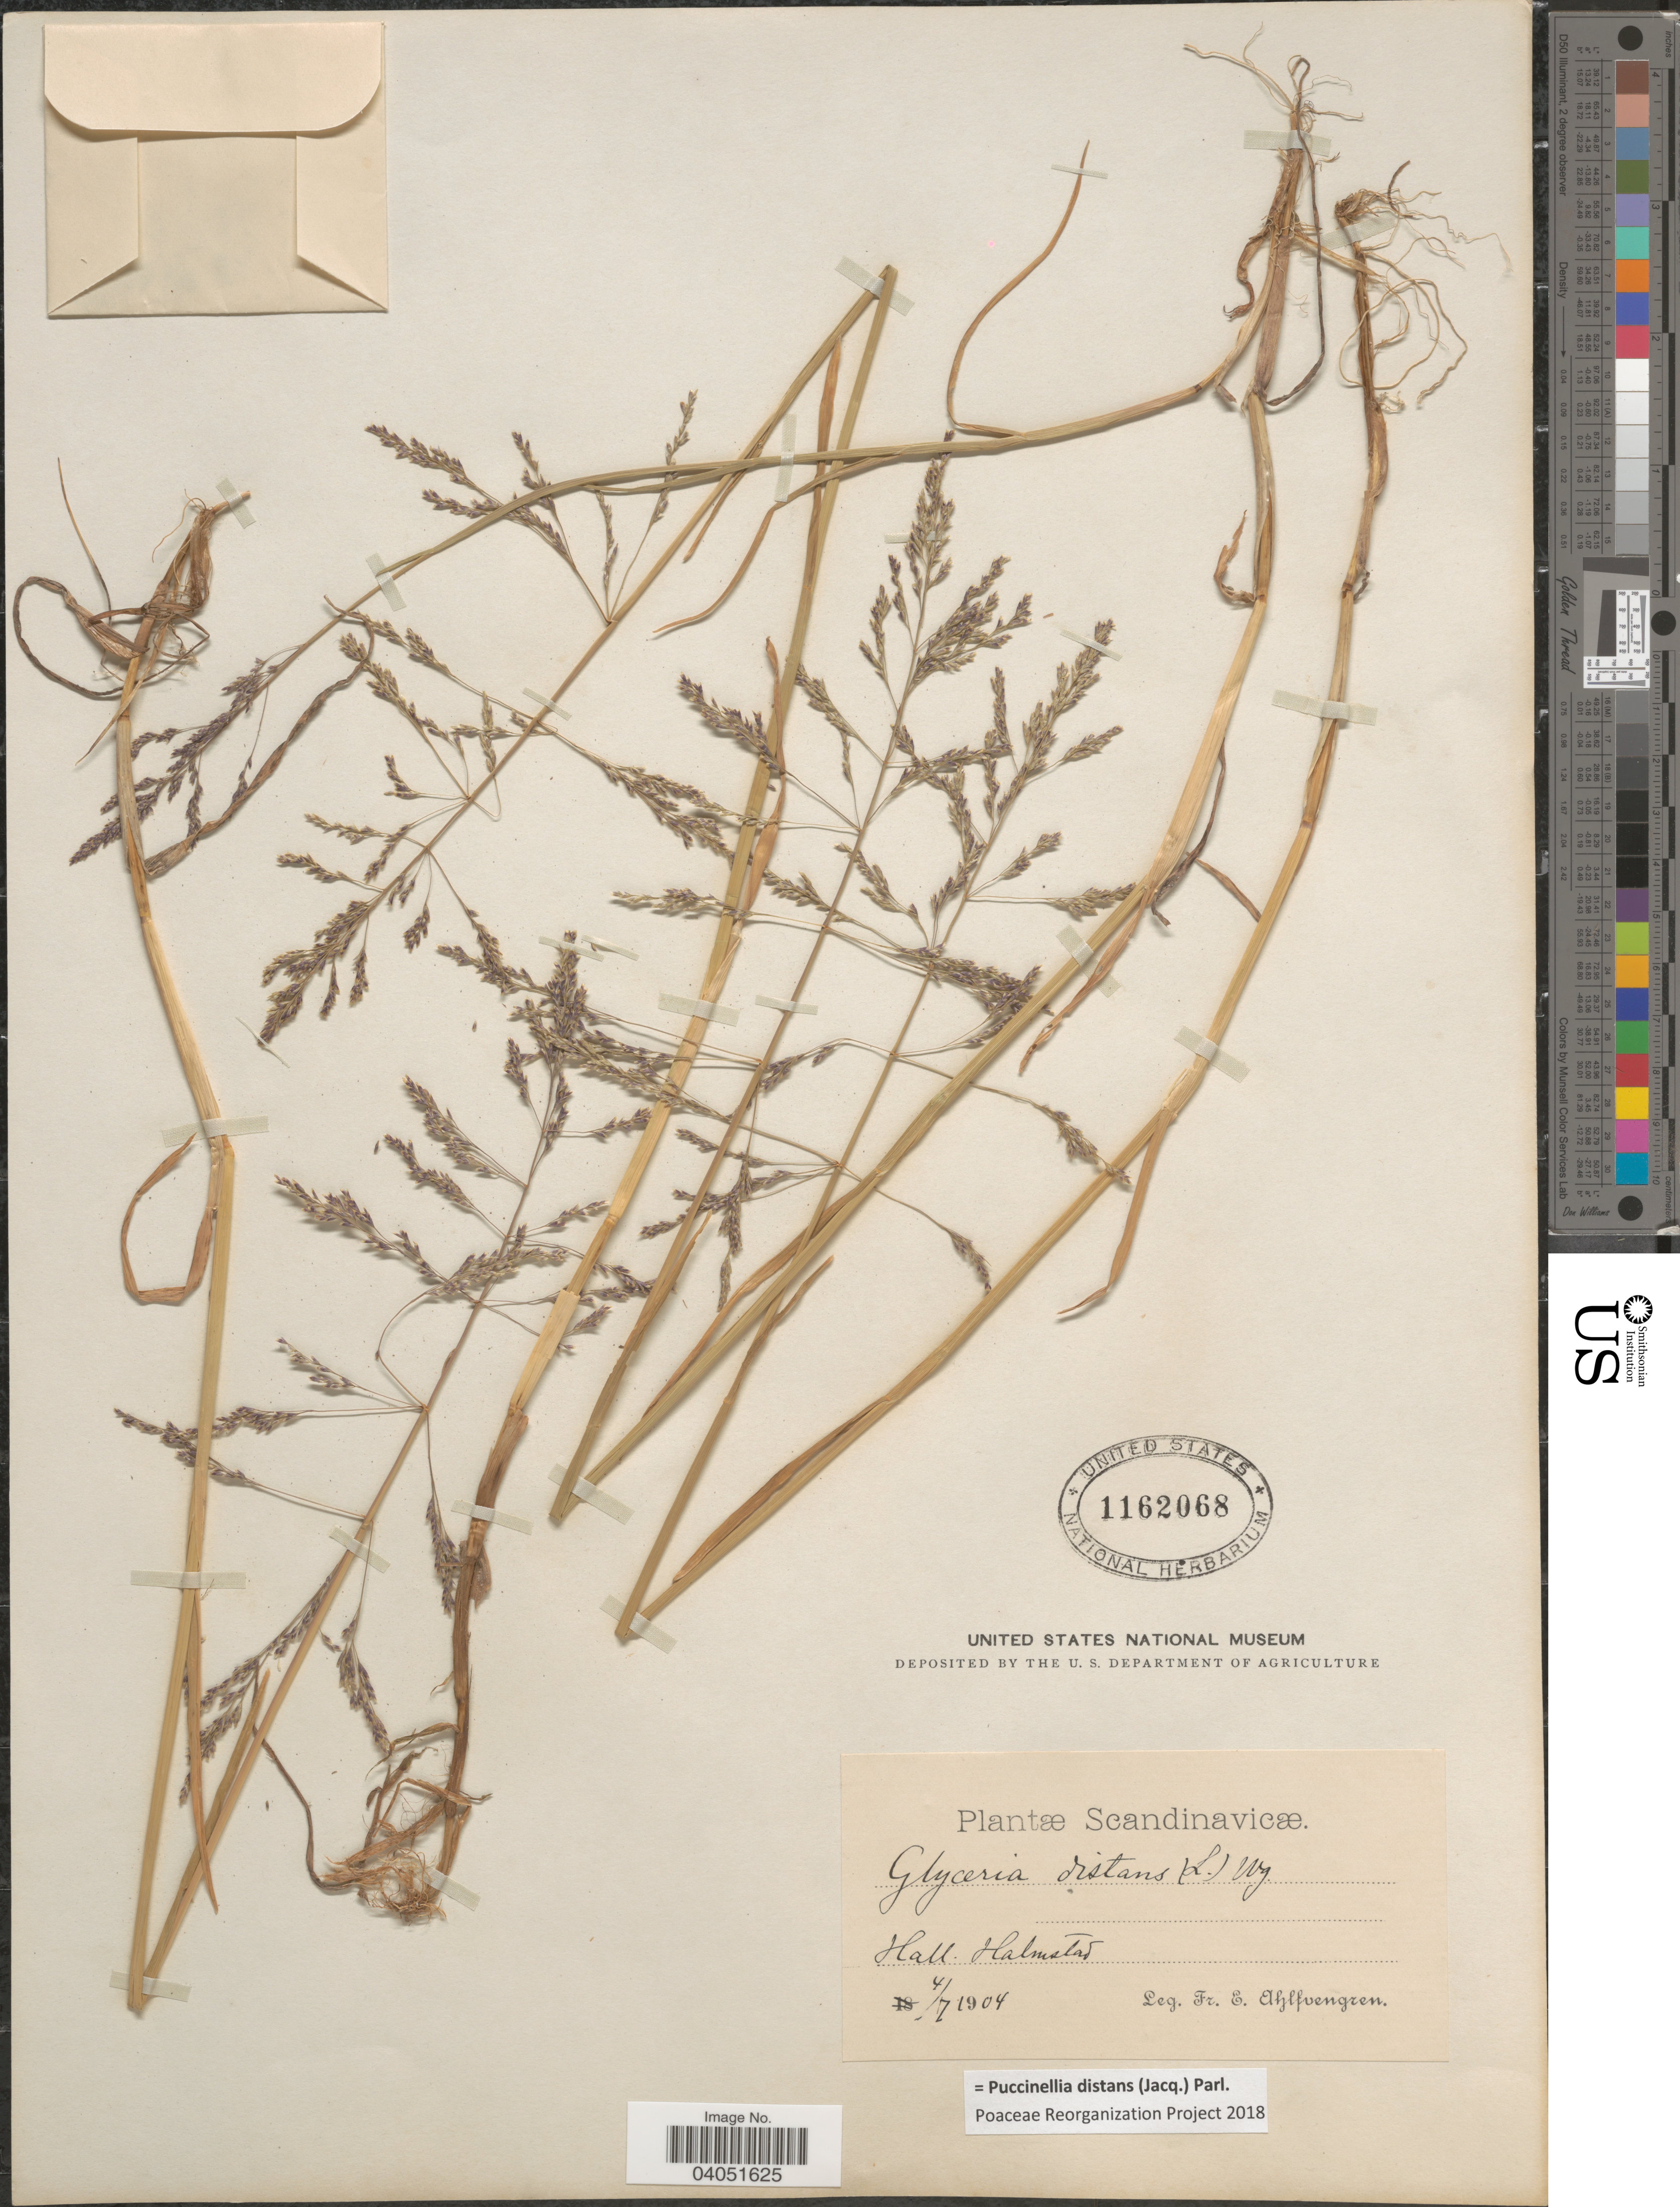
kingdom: Plantae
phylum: Tracheophyta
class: Liliopsida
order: Poales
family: Poaceae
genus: Puccinellia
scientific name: Puccinellia distans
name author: (Jacq.) Parl.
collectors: E. Ahlfvengren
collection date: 1904-07-04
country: Sweden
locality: Scandinavicæ. Hall. Halmstad.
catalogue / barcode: US 1162068